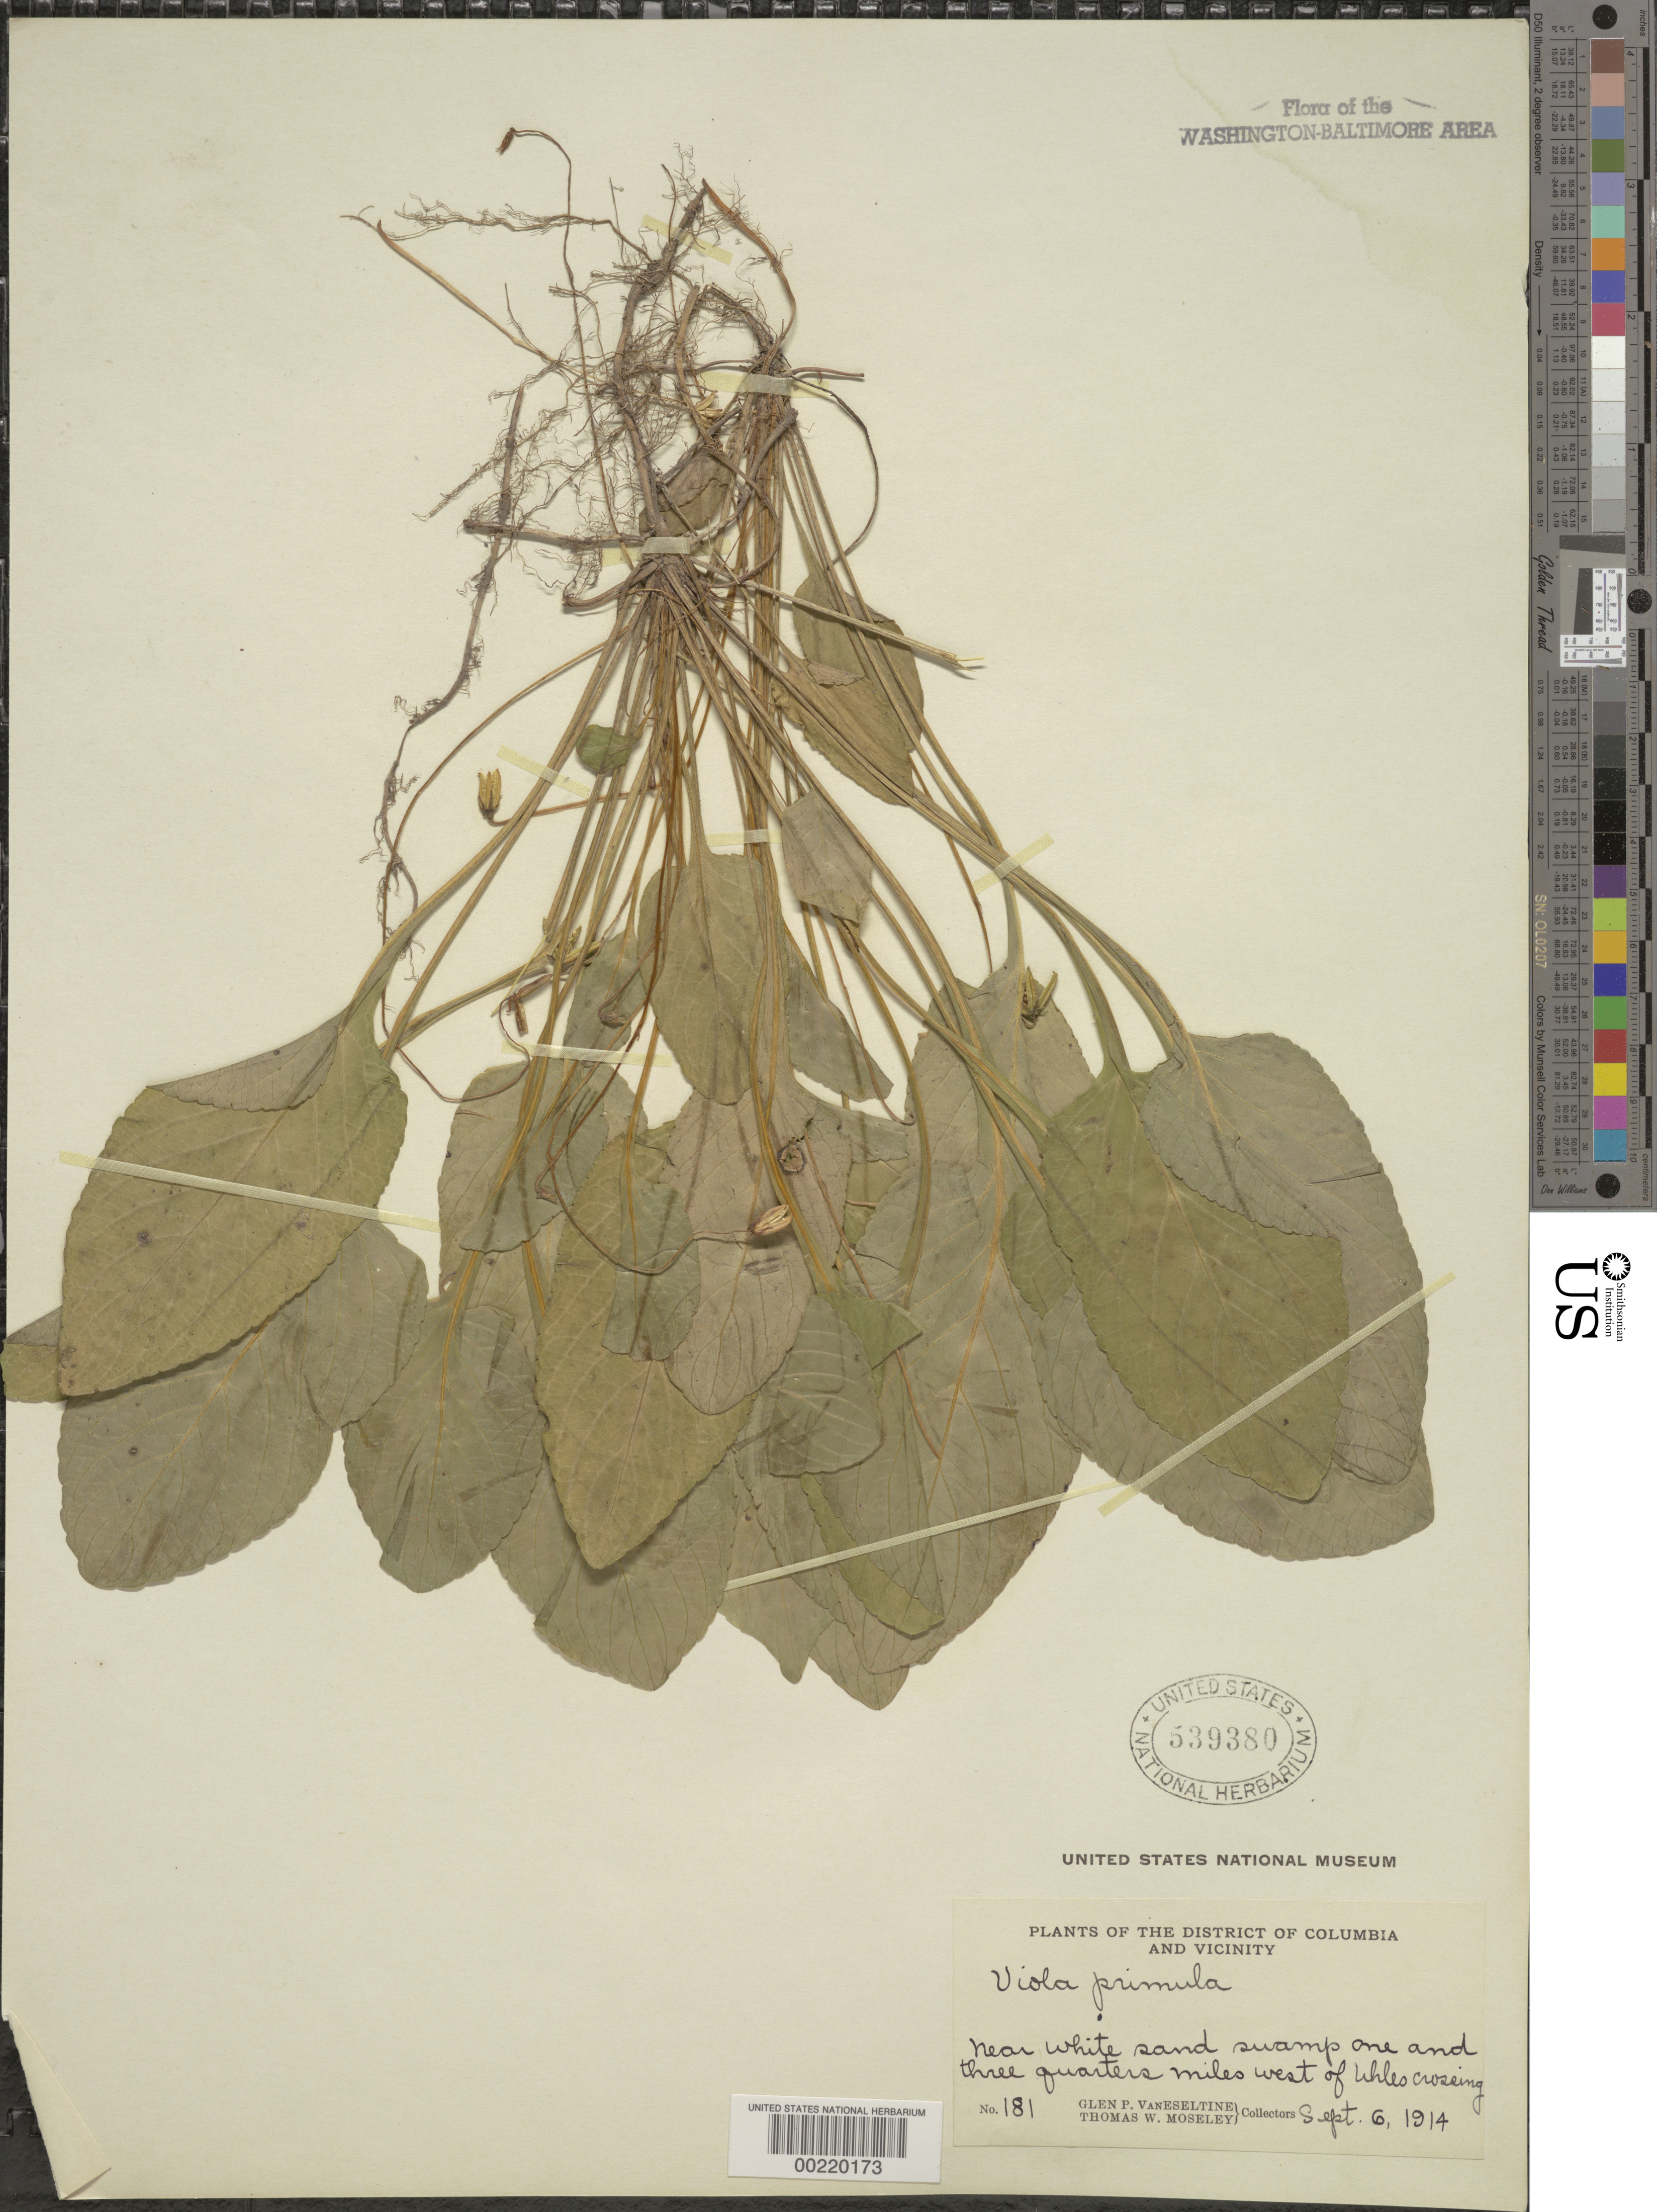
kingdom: Plantae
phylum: Tracheophyta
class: Magnoliopsida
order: Malpighiales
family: Violaceae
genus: Viola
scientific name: Viola primulifolia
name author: L.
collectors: G. P. Van Eseltine & T. Moseley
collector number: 181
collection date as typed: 06 Sep 1914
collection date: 1914-09-06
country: United States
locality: West of Uhles Crossing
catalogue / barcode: US 539380